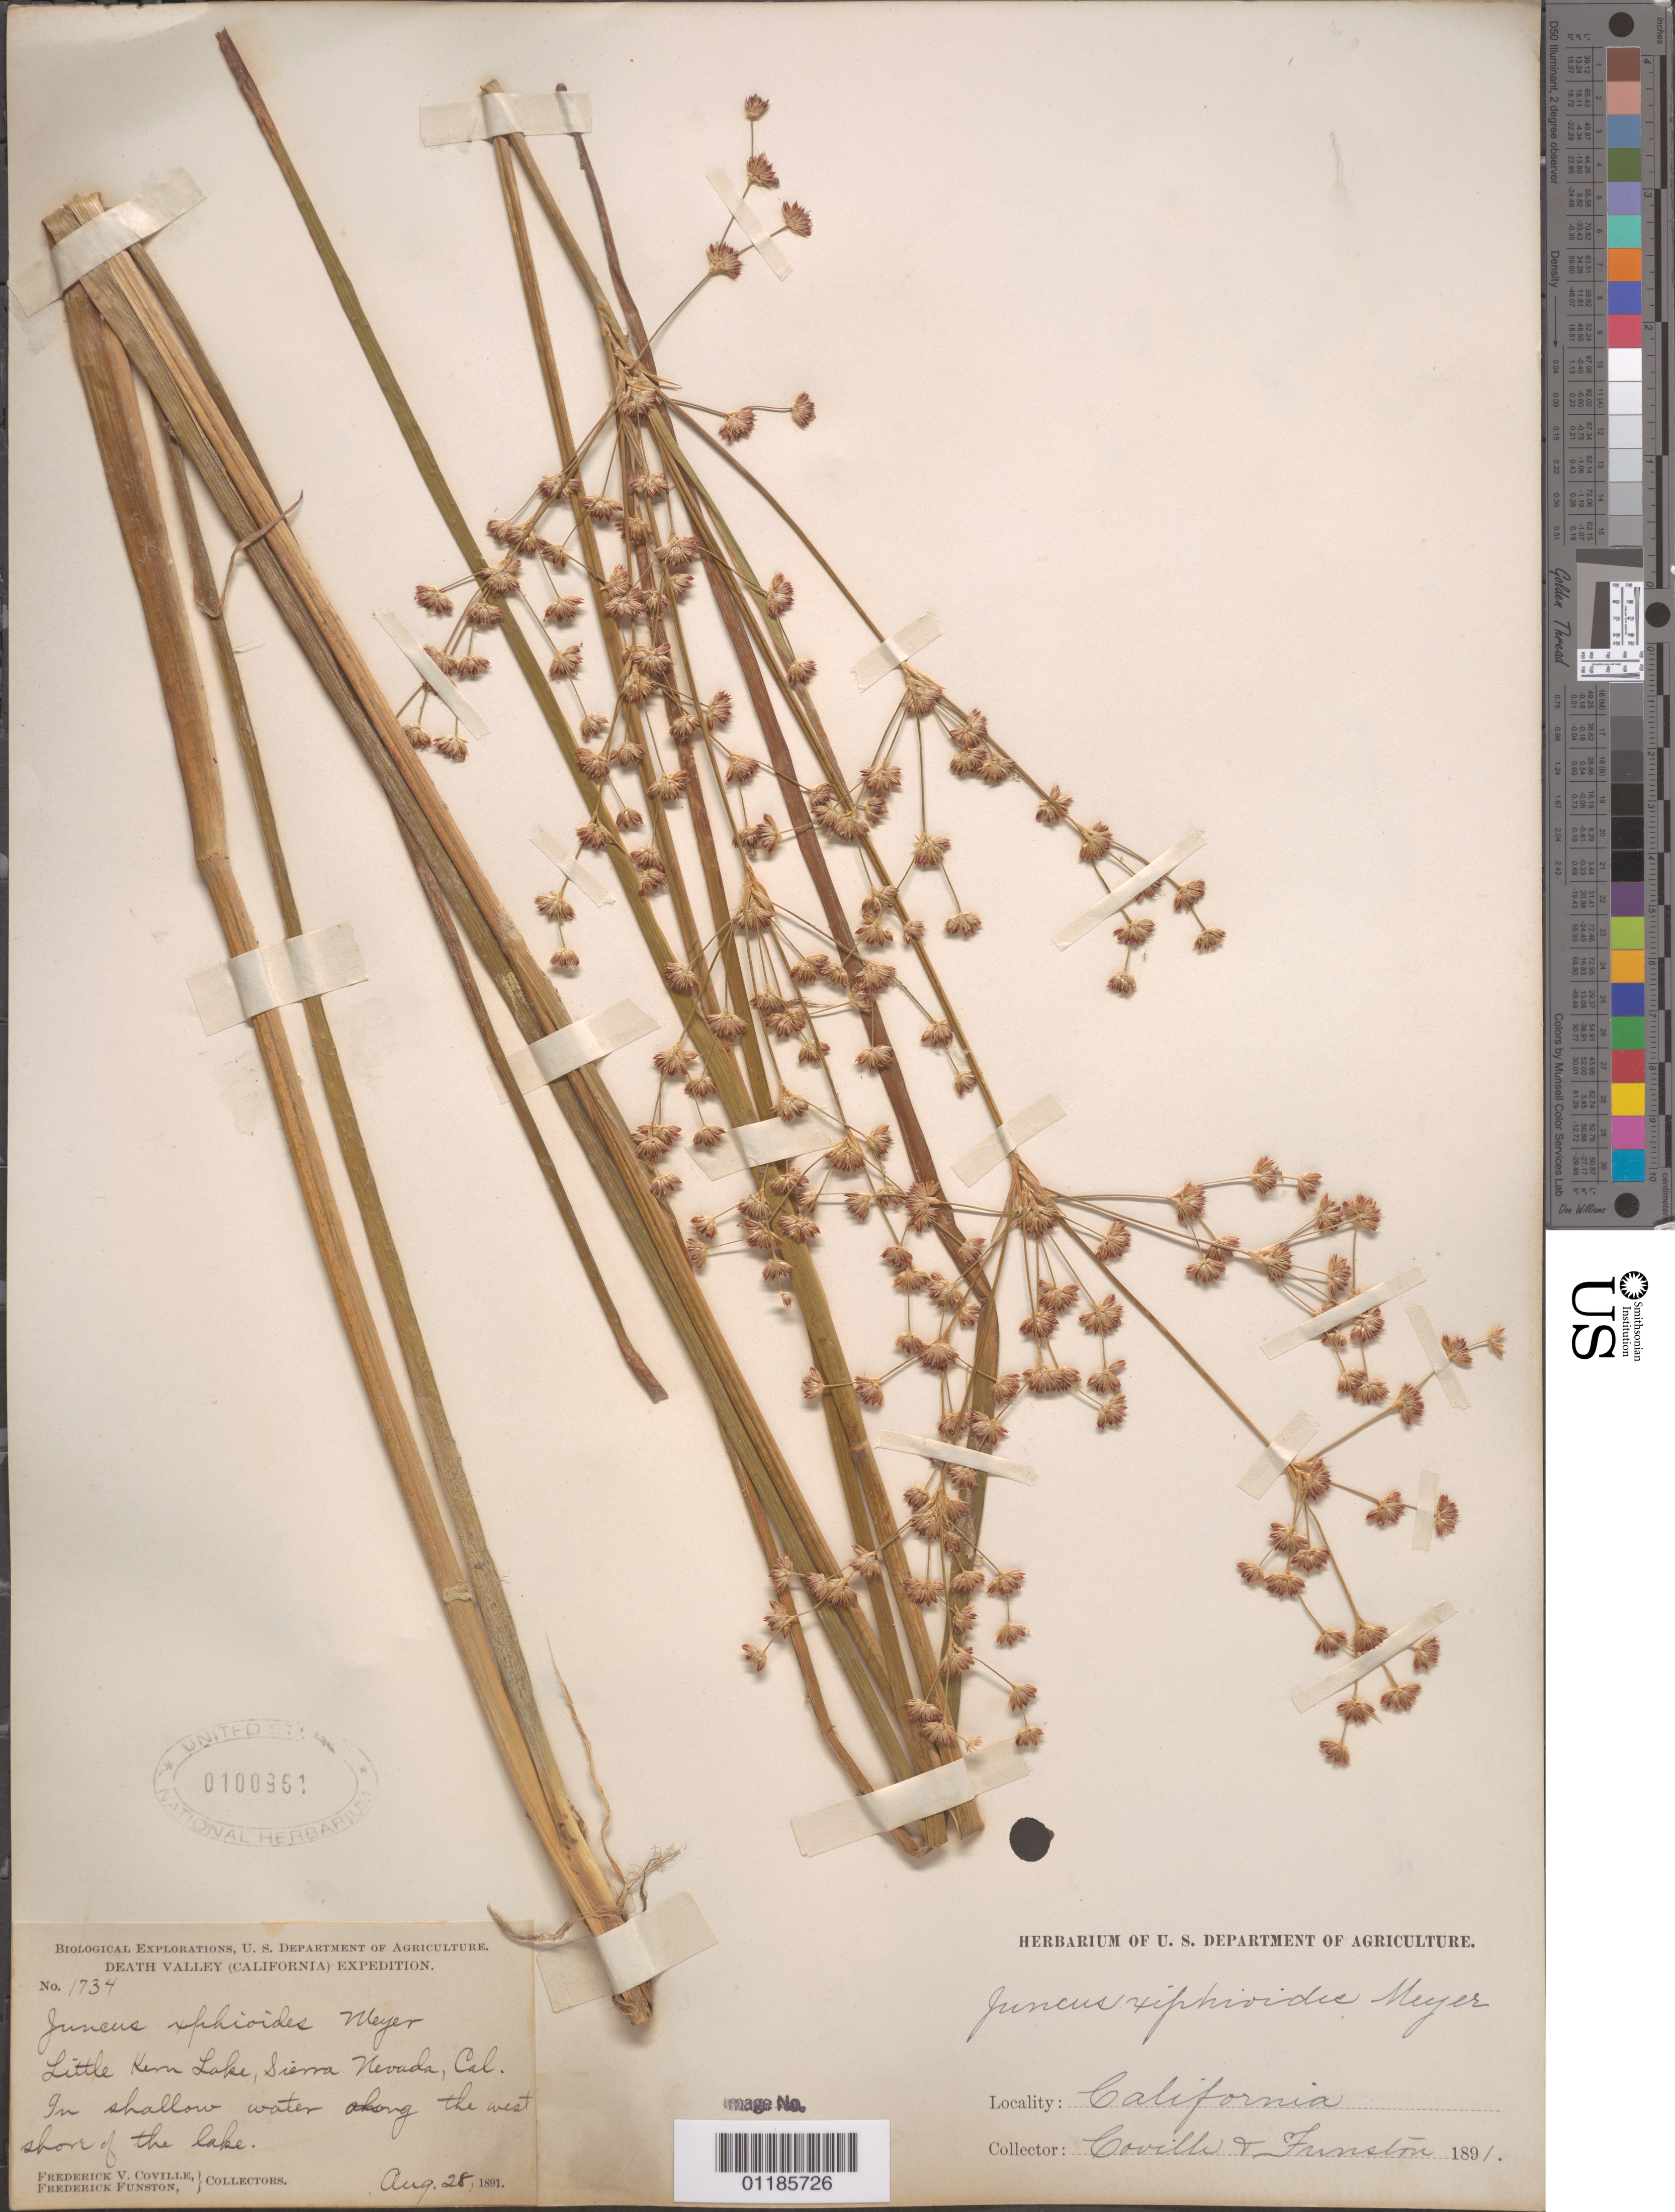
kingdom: Plantae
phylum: Tracheophyta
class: Liliopsida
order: Poales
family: Juncaceae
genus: Juncus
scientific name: Juncus xiphioides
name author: E. Mey.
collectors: F. V. Coville & F. Funston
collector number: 1734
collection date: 1891-08-28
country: United States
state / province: California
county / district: Kern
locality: Little Kern Lake, Sierra Nevada.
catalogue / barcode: US 100961